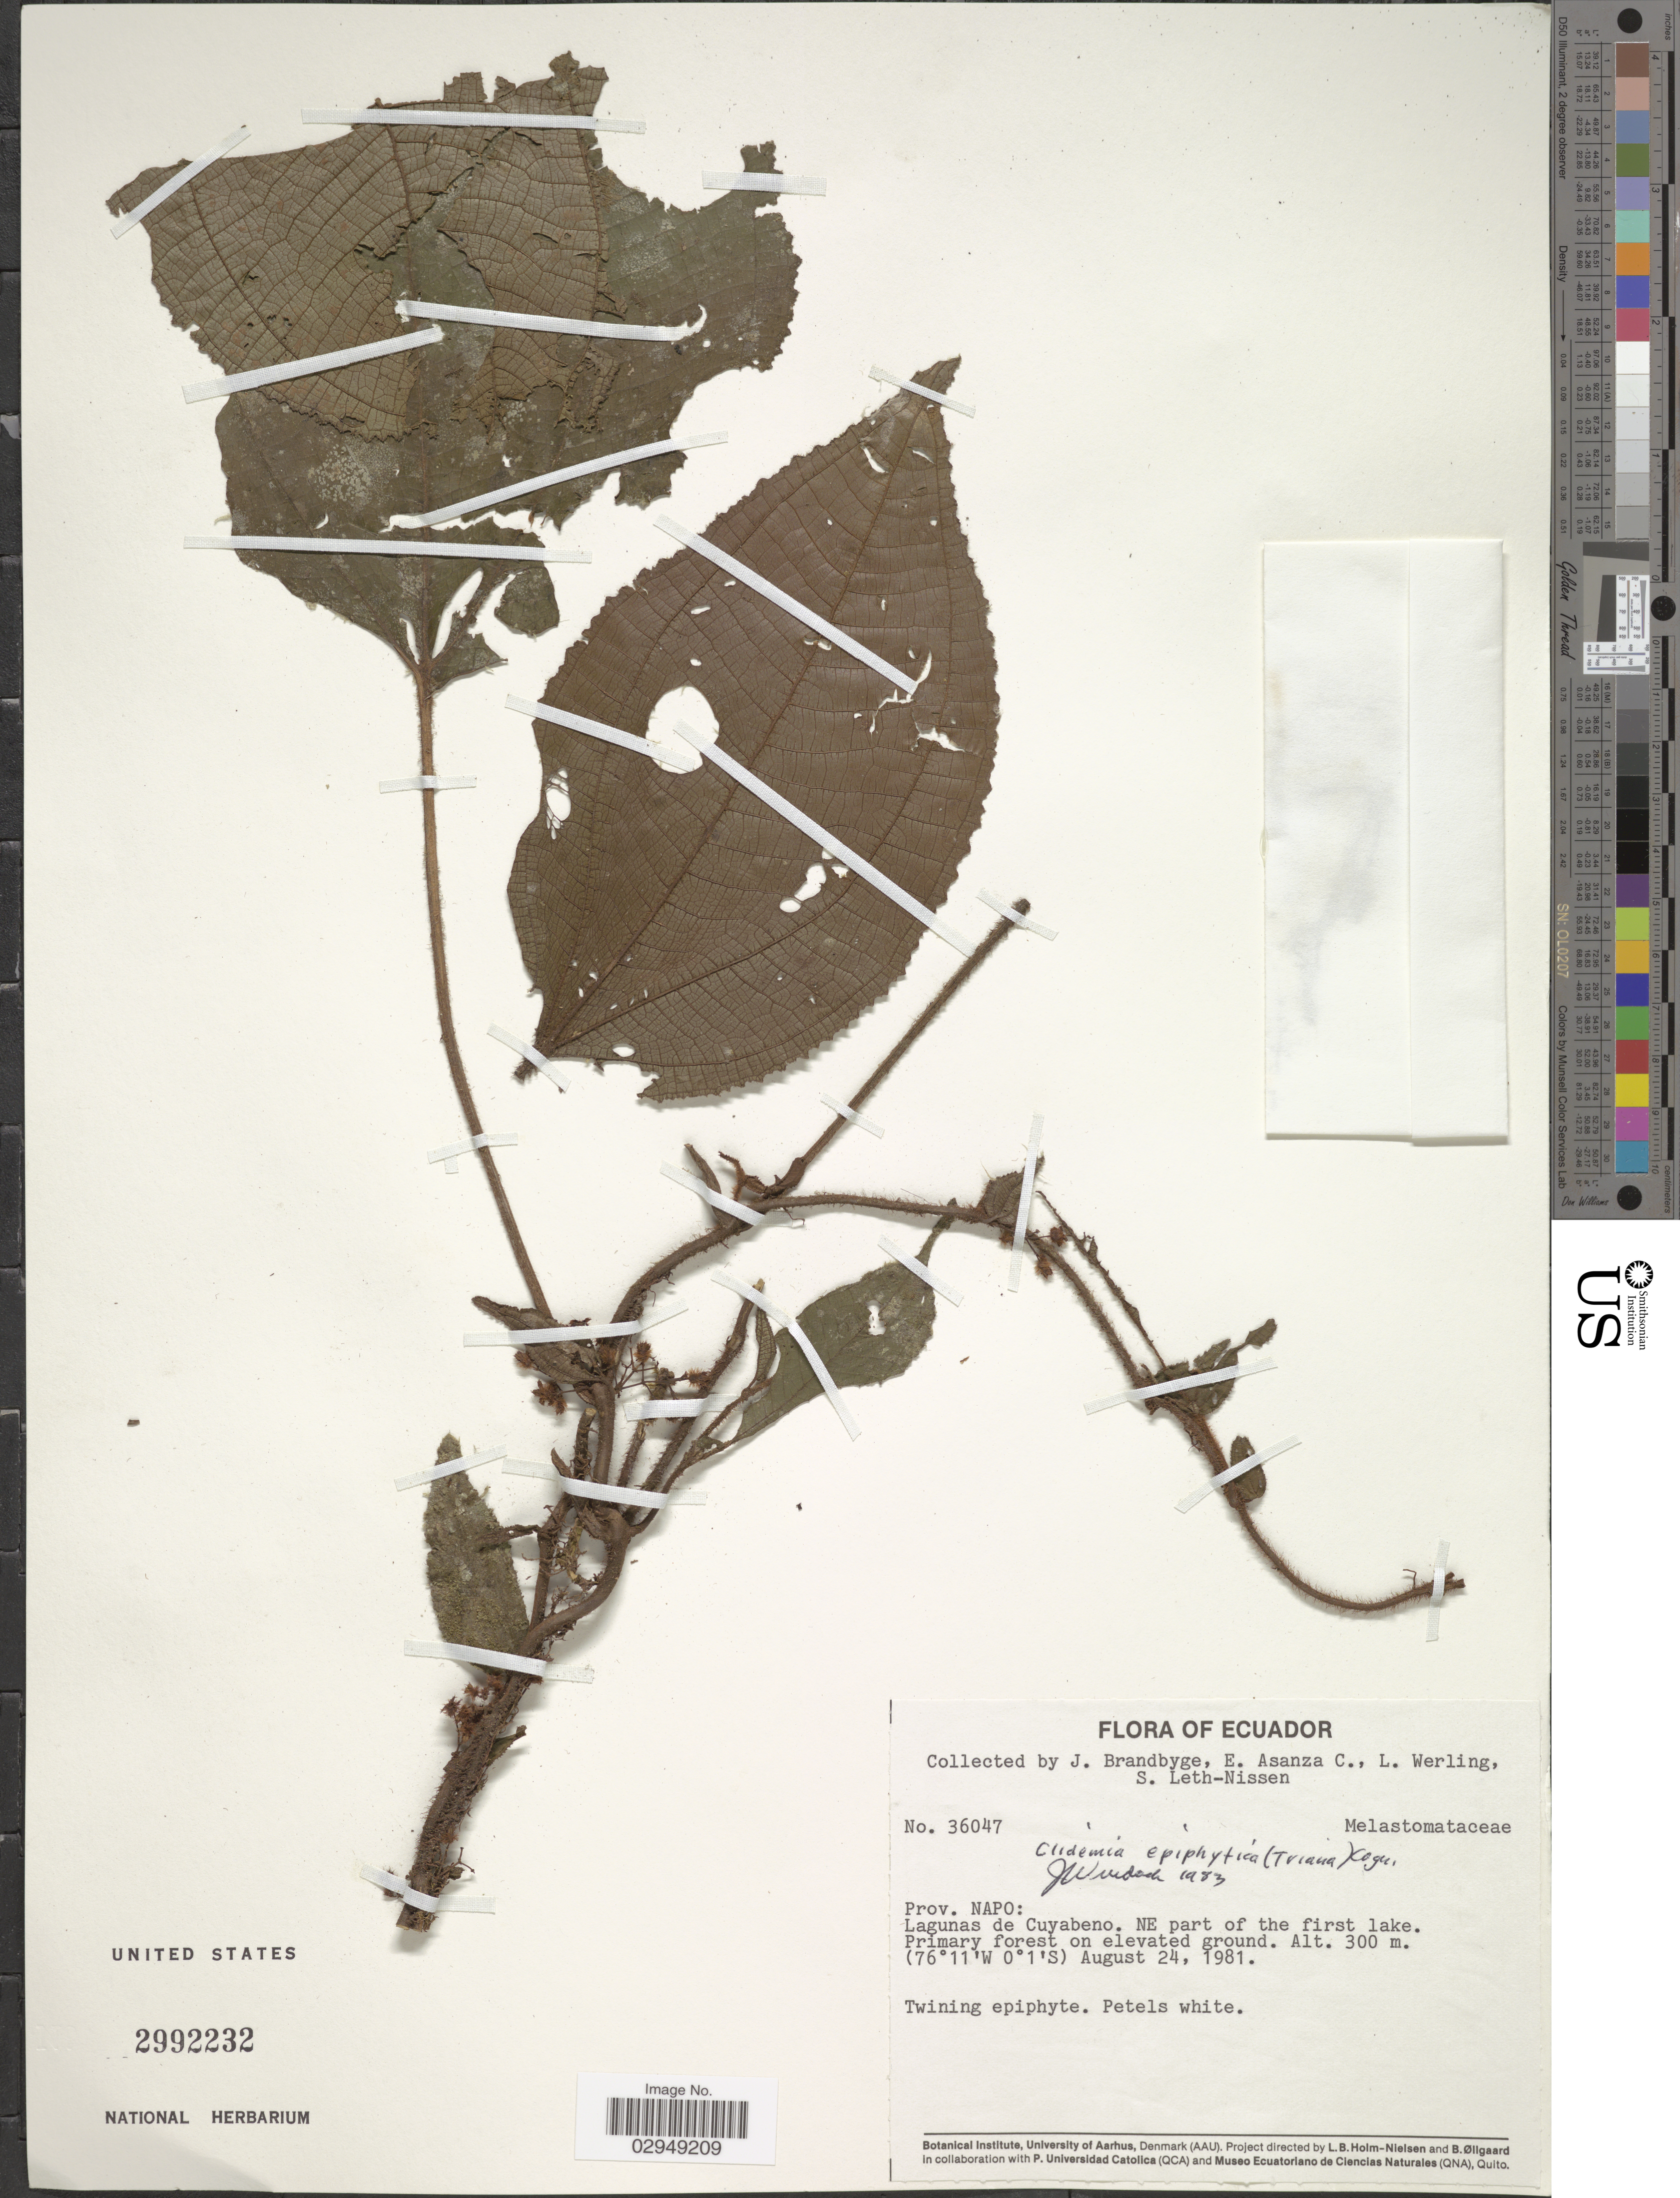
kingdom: Plantae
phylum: Tracheophyta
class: Magnoliopsida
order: Myrtales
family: Melastomataceae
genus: Clidemia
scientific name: Clidemia epiphytica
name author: (Triana) Cogn.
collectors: J. Brandbyge, E. Asanza C., L. Werling & S. Leth-Nissen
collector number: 36047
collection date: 1981-08-24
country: Ecuador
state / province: Napo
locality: Lagunas de Cuyabeno, NE part of the first lake.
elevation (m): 300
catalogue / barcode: US 2992232